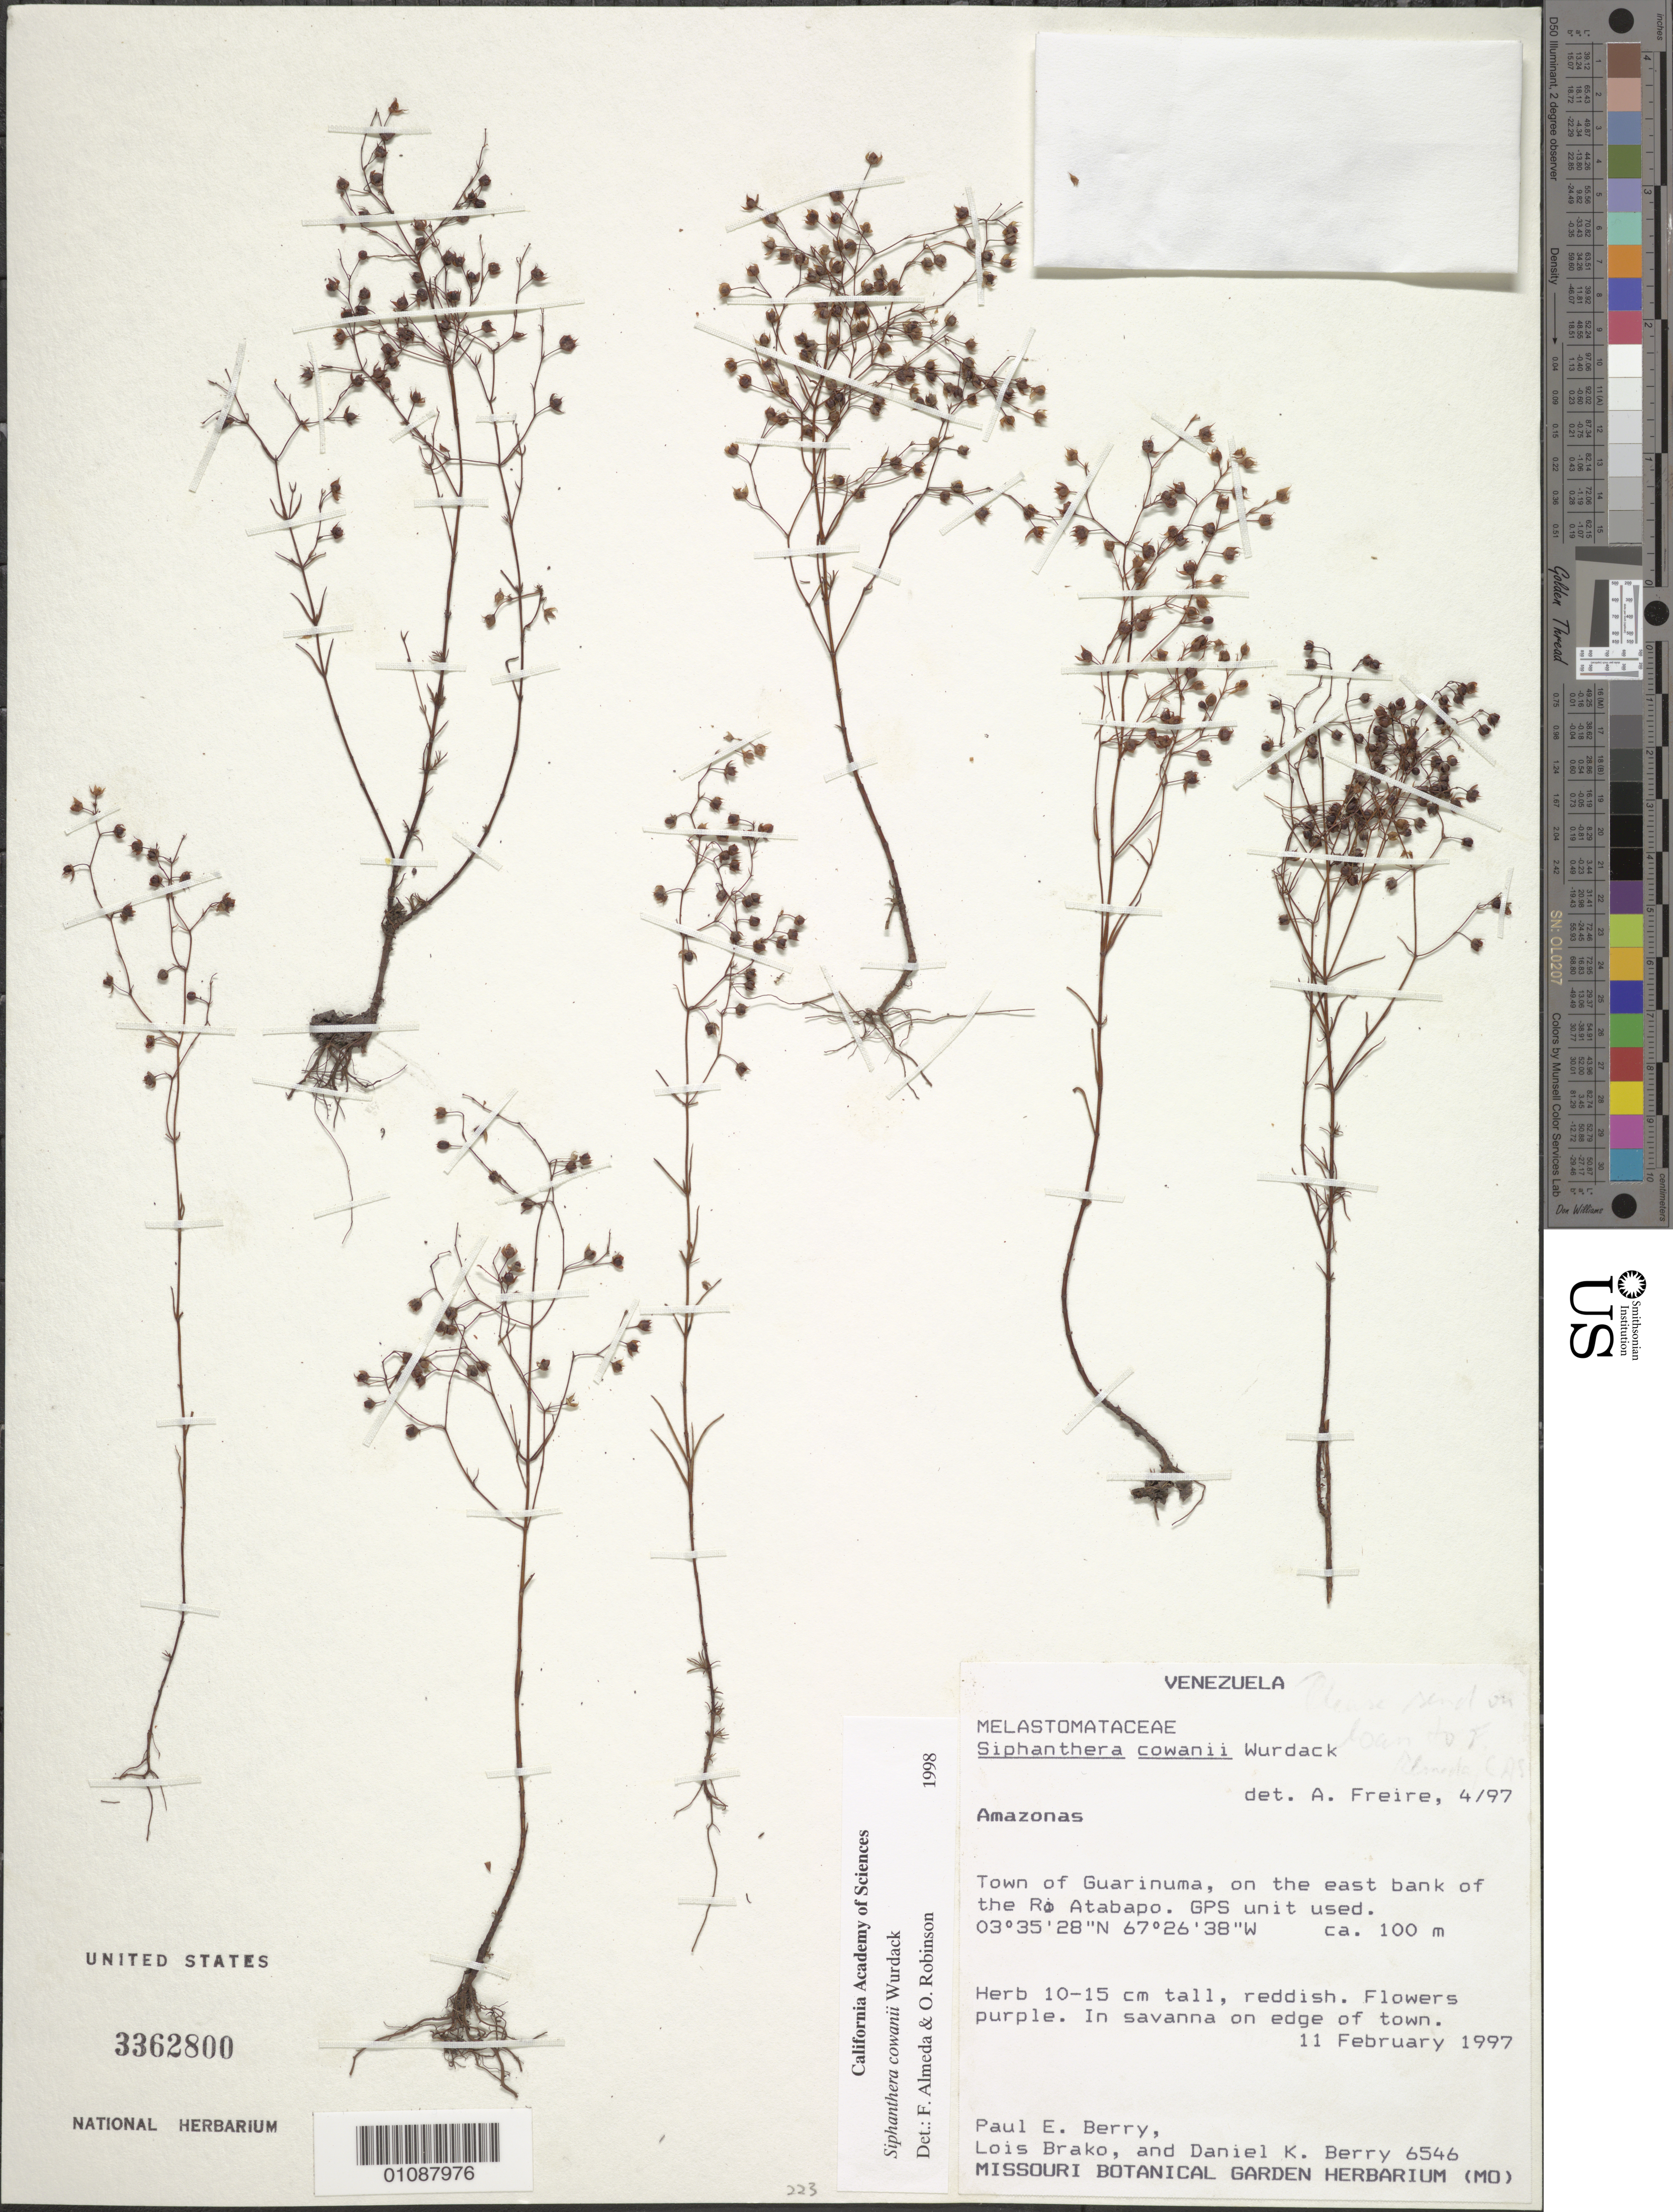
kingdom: Plantae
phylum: Tracheophyta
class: Magnoliopsida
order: Myrtales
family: Melastomataceae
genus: Siphanthera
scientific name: Siphanthera cowanii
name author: Wurdack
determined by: Almeda, F.; Robinson, O.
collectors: P. E. Berry, L. Brako & D. Berry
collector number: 6546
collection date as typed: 11-Feb-97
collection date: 1997-02-11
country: Venezuela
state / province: Bolívar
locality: Guarinuma, on the east bank of the Rio Atabapo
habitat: Savanna on edge of town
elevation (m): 100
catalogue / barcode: US 3362800